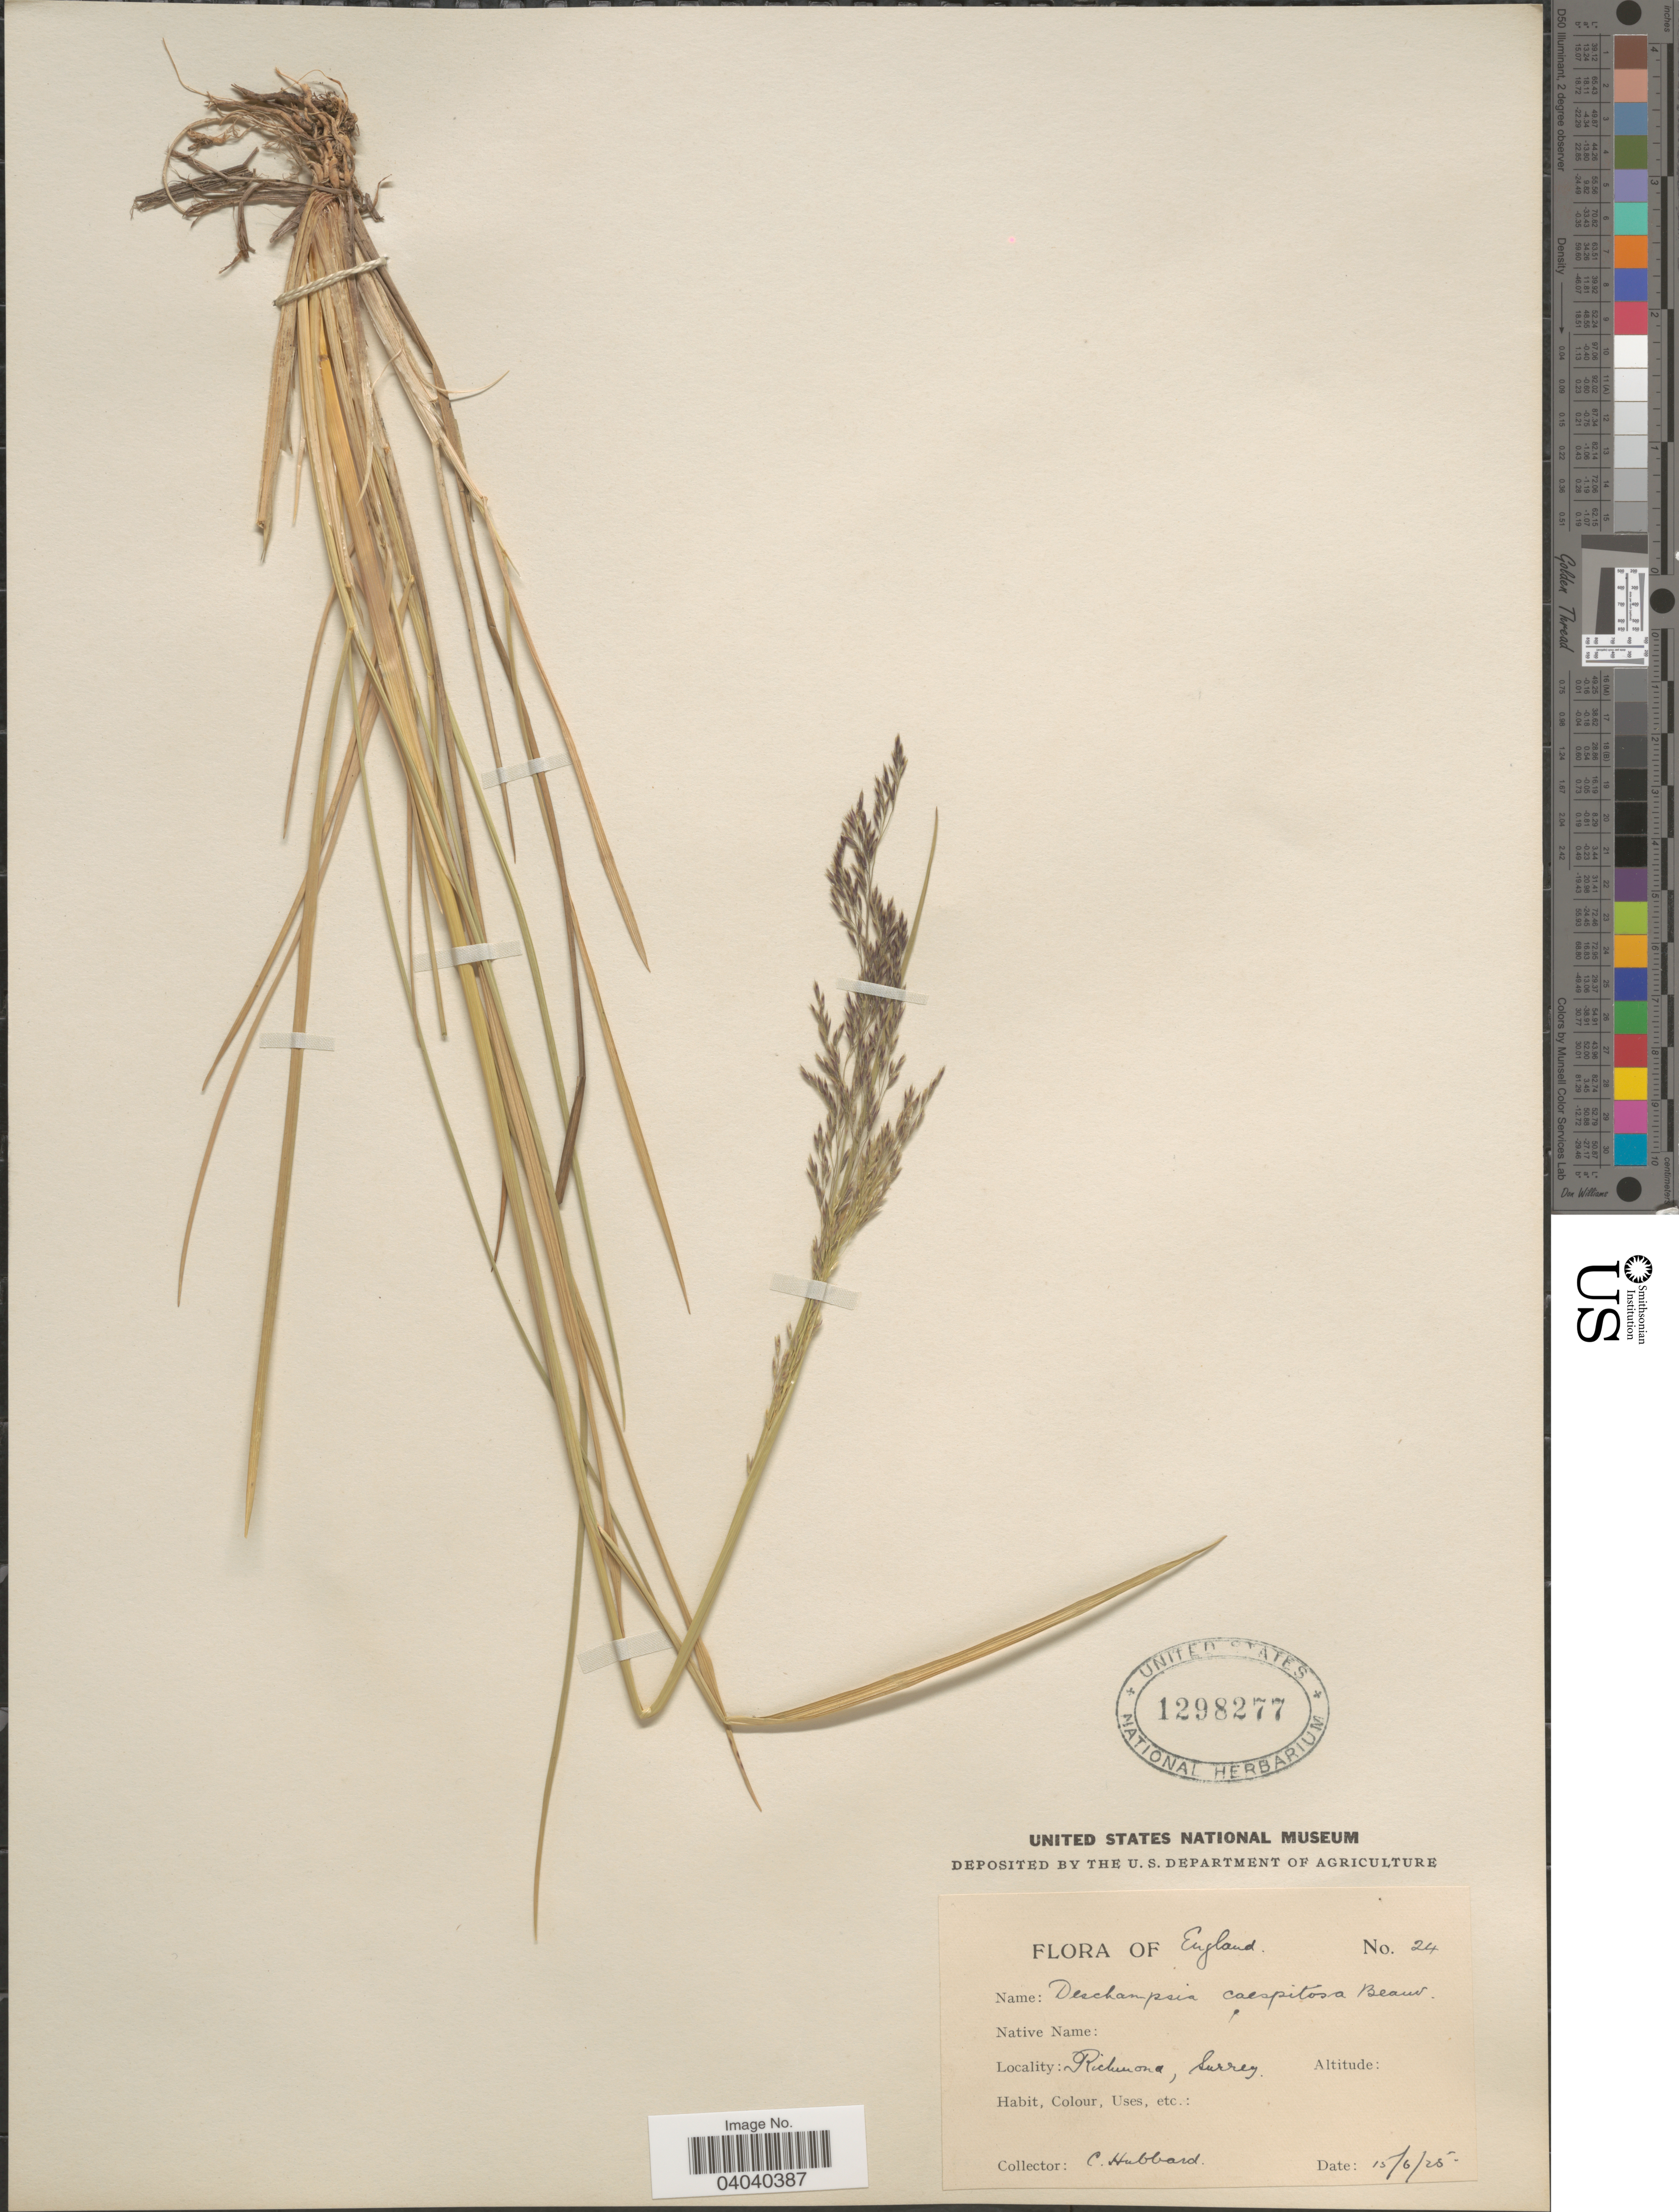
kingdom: Plantae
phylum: Tracheophyta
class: Liliopsida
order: Poales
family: Poaceae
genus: Deschampsia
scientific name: Deschampsia cespitosa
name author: (L.) P. Beauv.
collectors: C. E. Hubbard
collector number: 24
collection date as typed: Transcribed d/m/y: 15/6/25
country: United Kingdom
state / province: England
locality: Richmond, Surrey.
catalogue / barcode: US 1298277